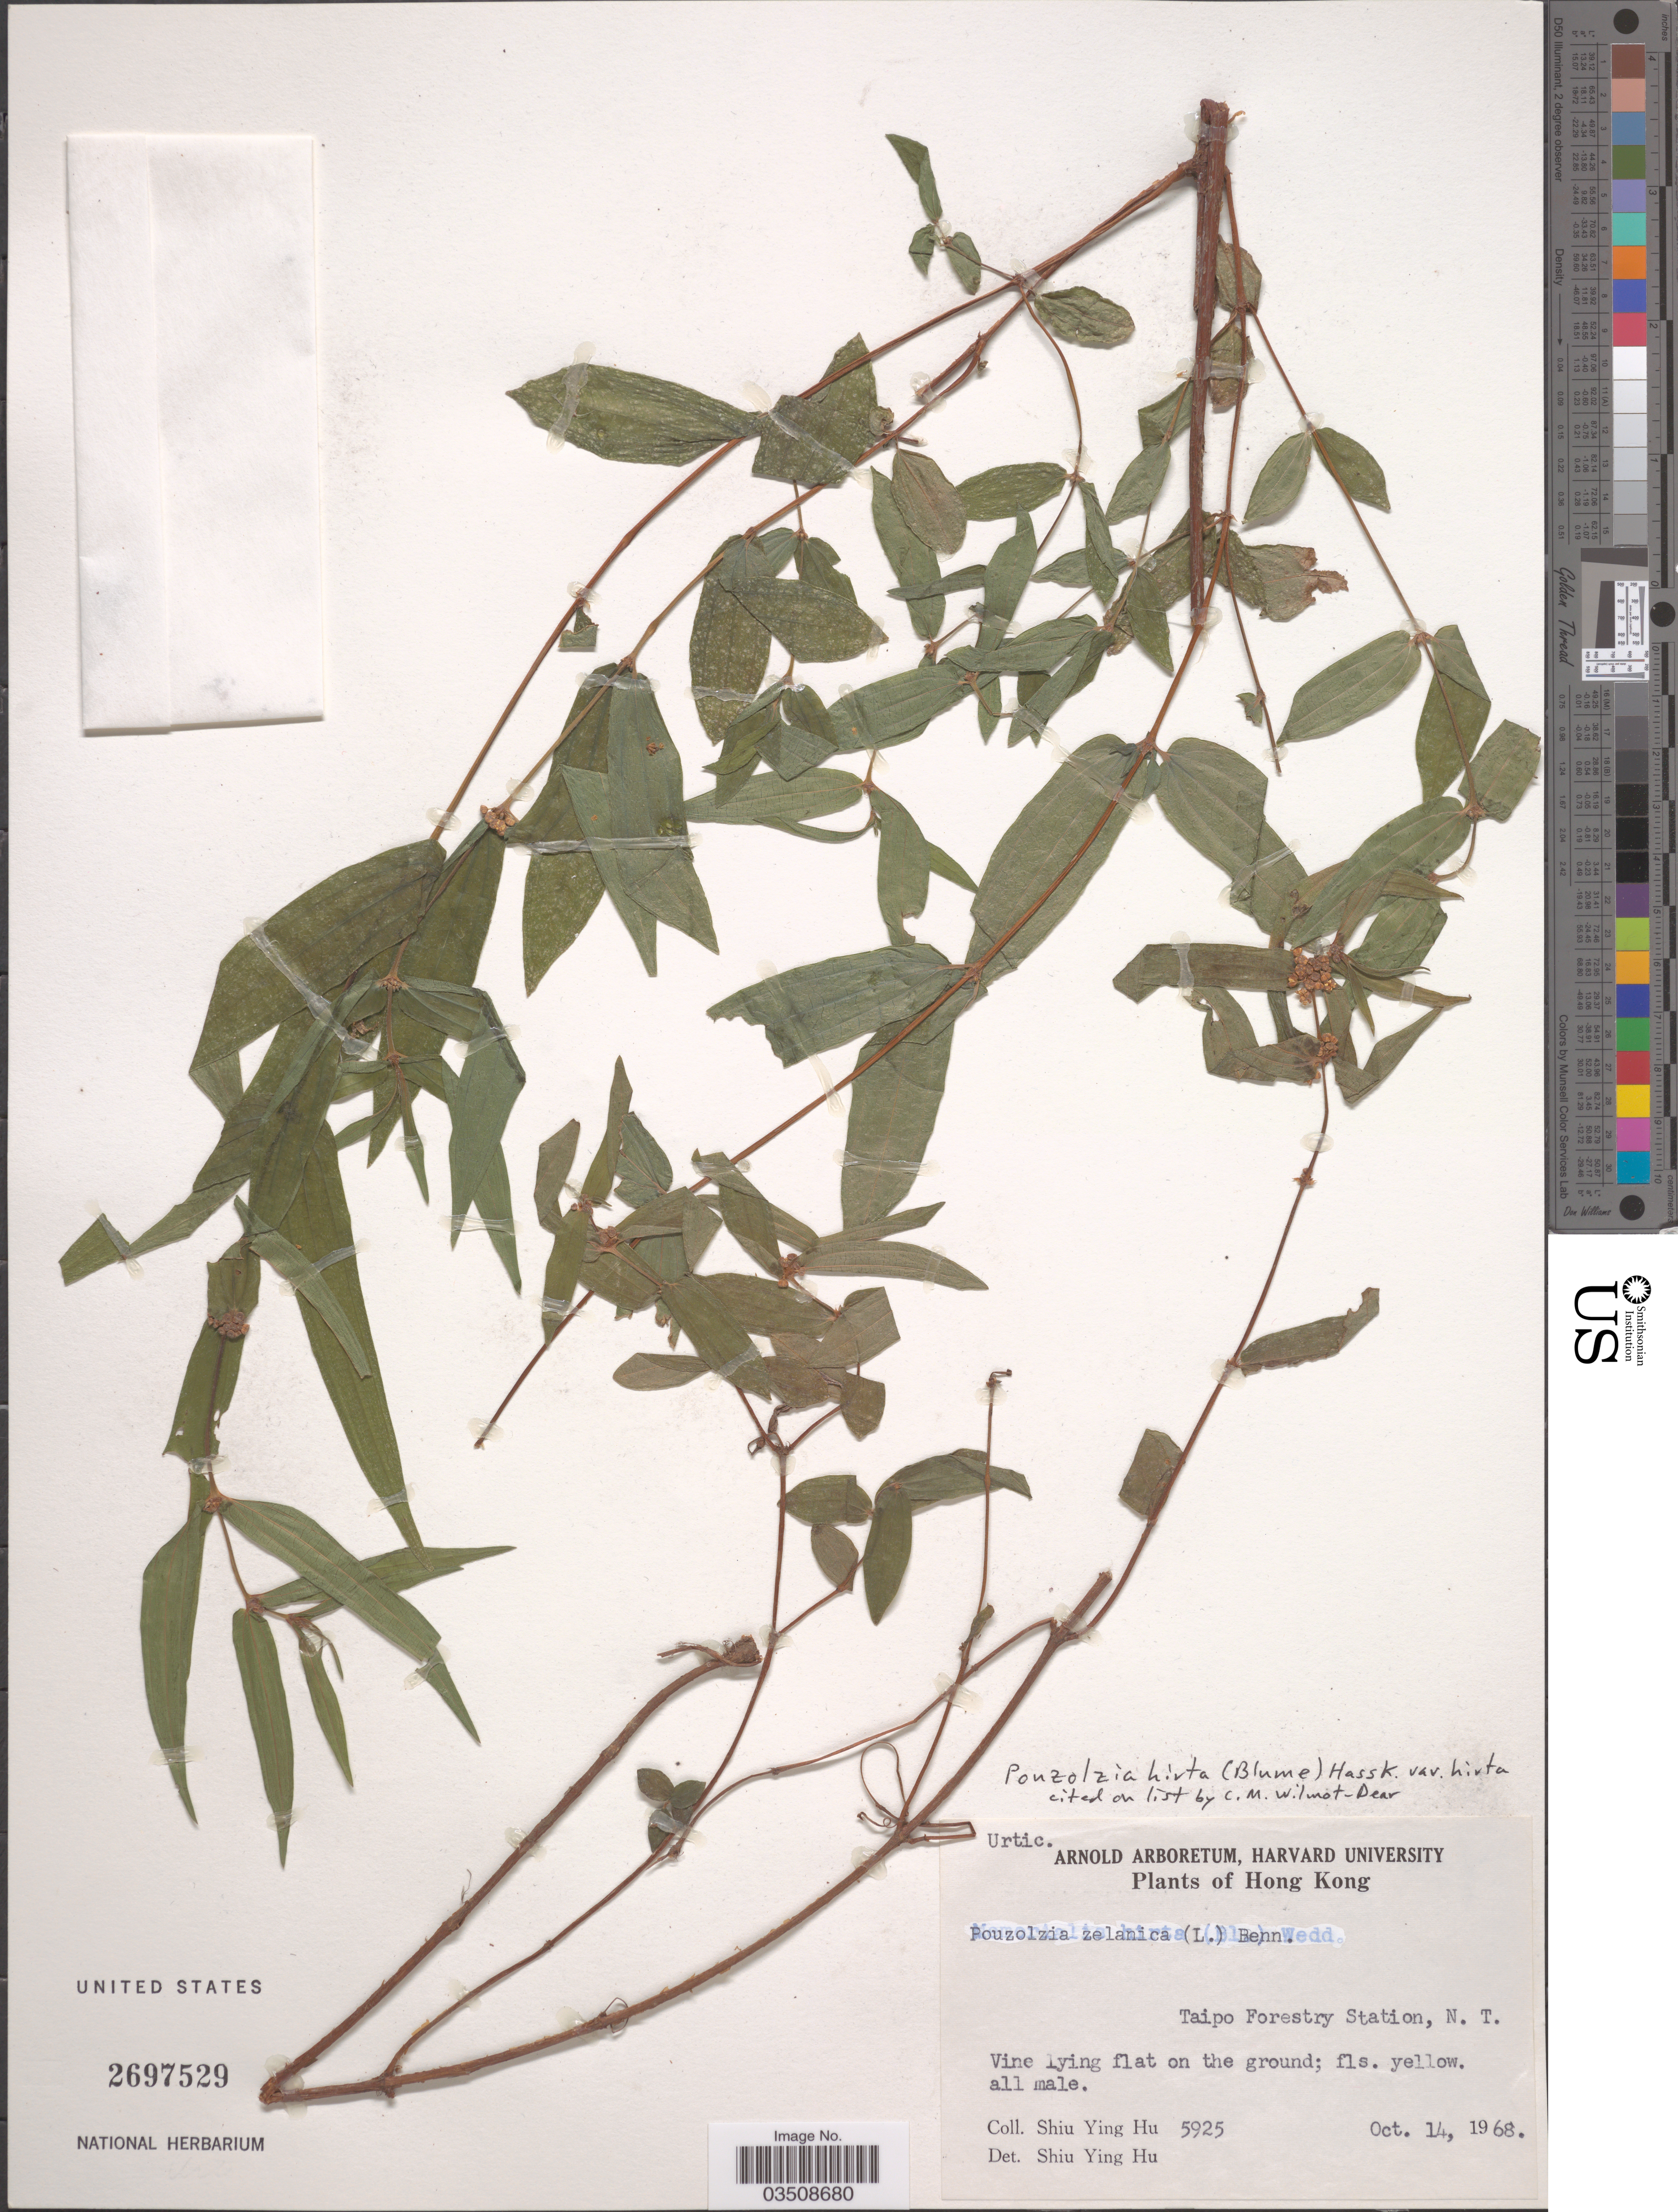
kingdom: Plantae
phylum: Tracheophyta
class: Magnoliopsida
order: Rosales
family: Urticaceae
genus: Gonostegia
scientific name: Gonostegia triandra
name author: (Blume) Miq.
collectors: S. Y. Hu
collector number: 5925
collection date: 1968-10-14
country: China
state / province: Hong Kong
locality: Taipo Forestry Station, N. T.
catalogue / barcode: US 2697529